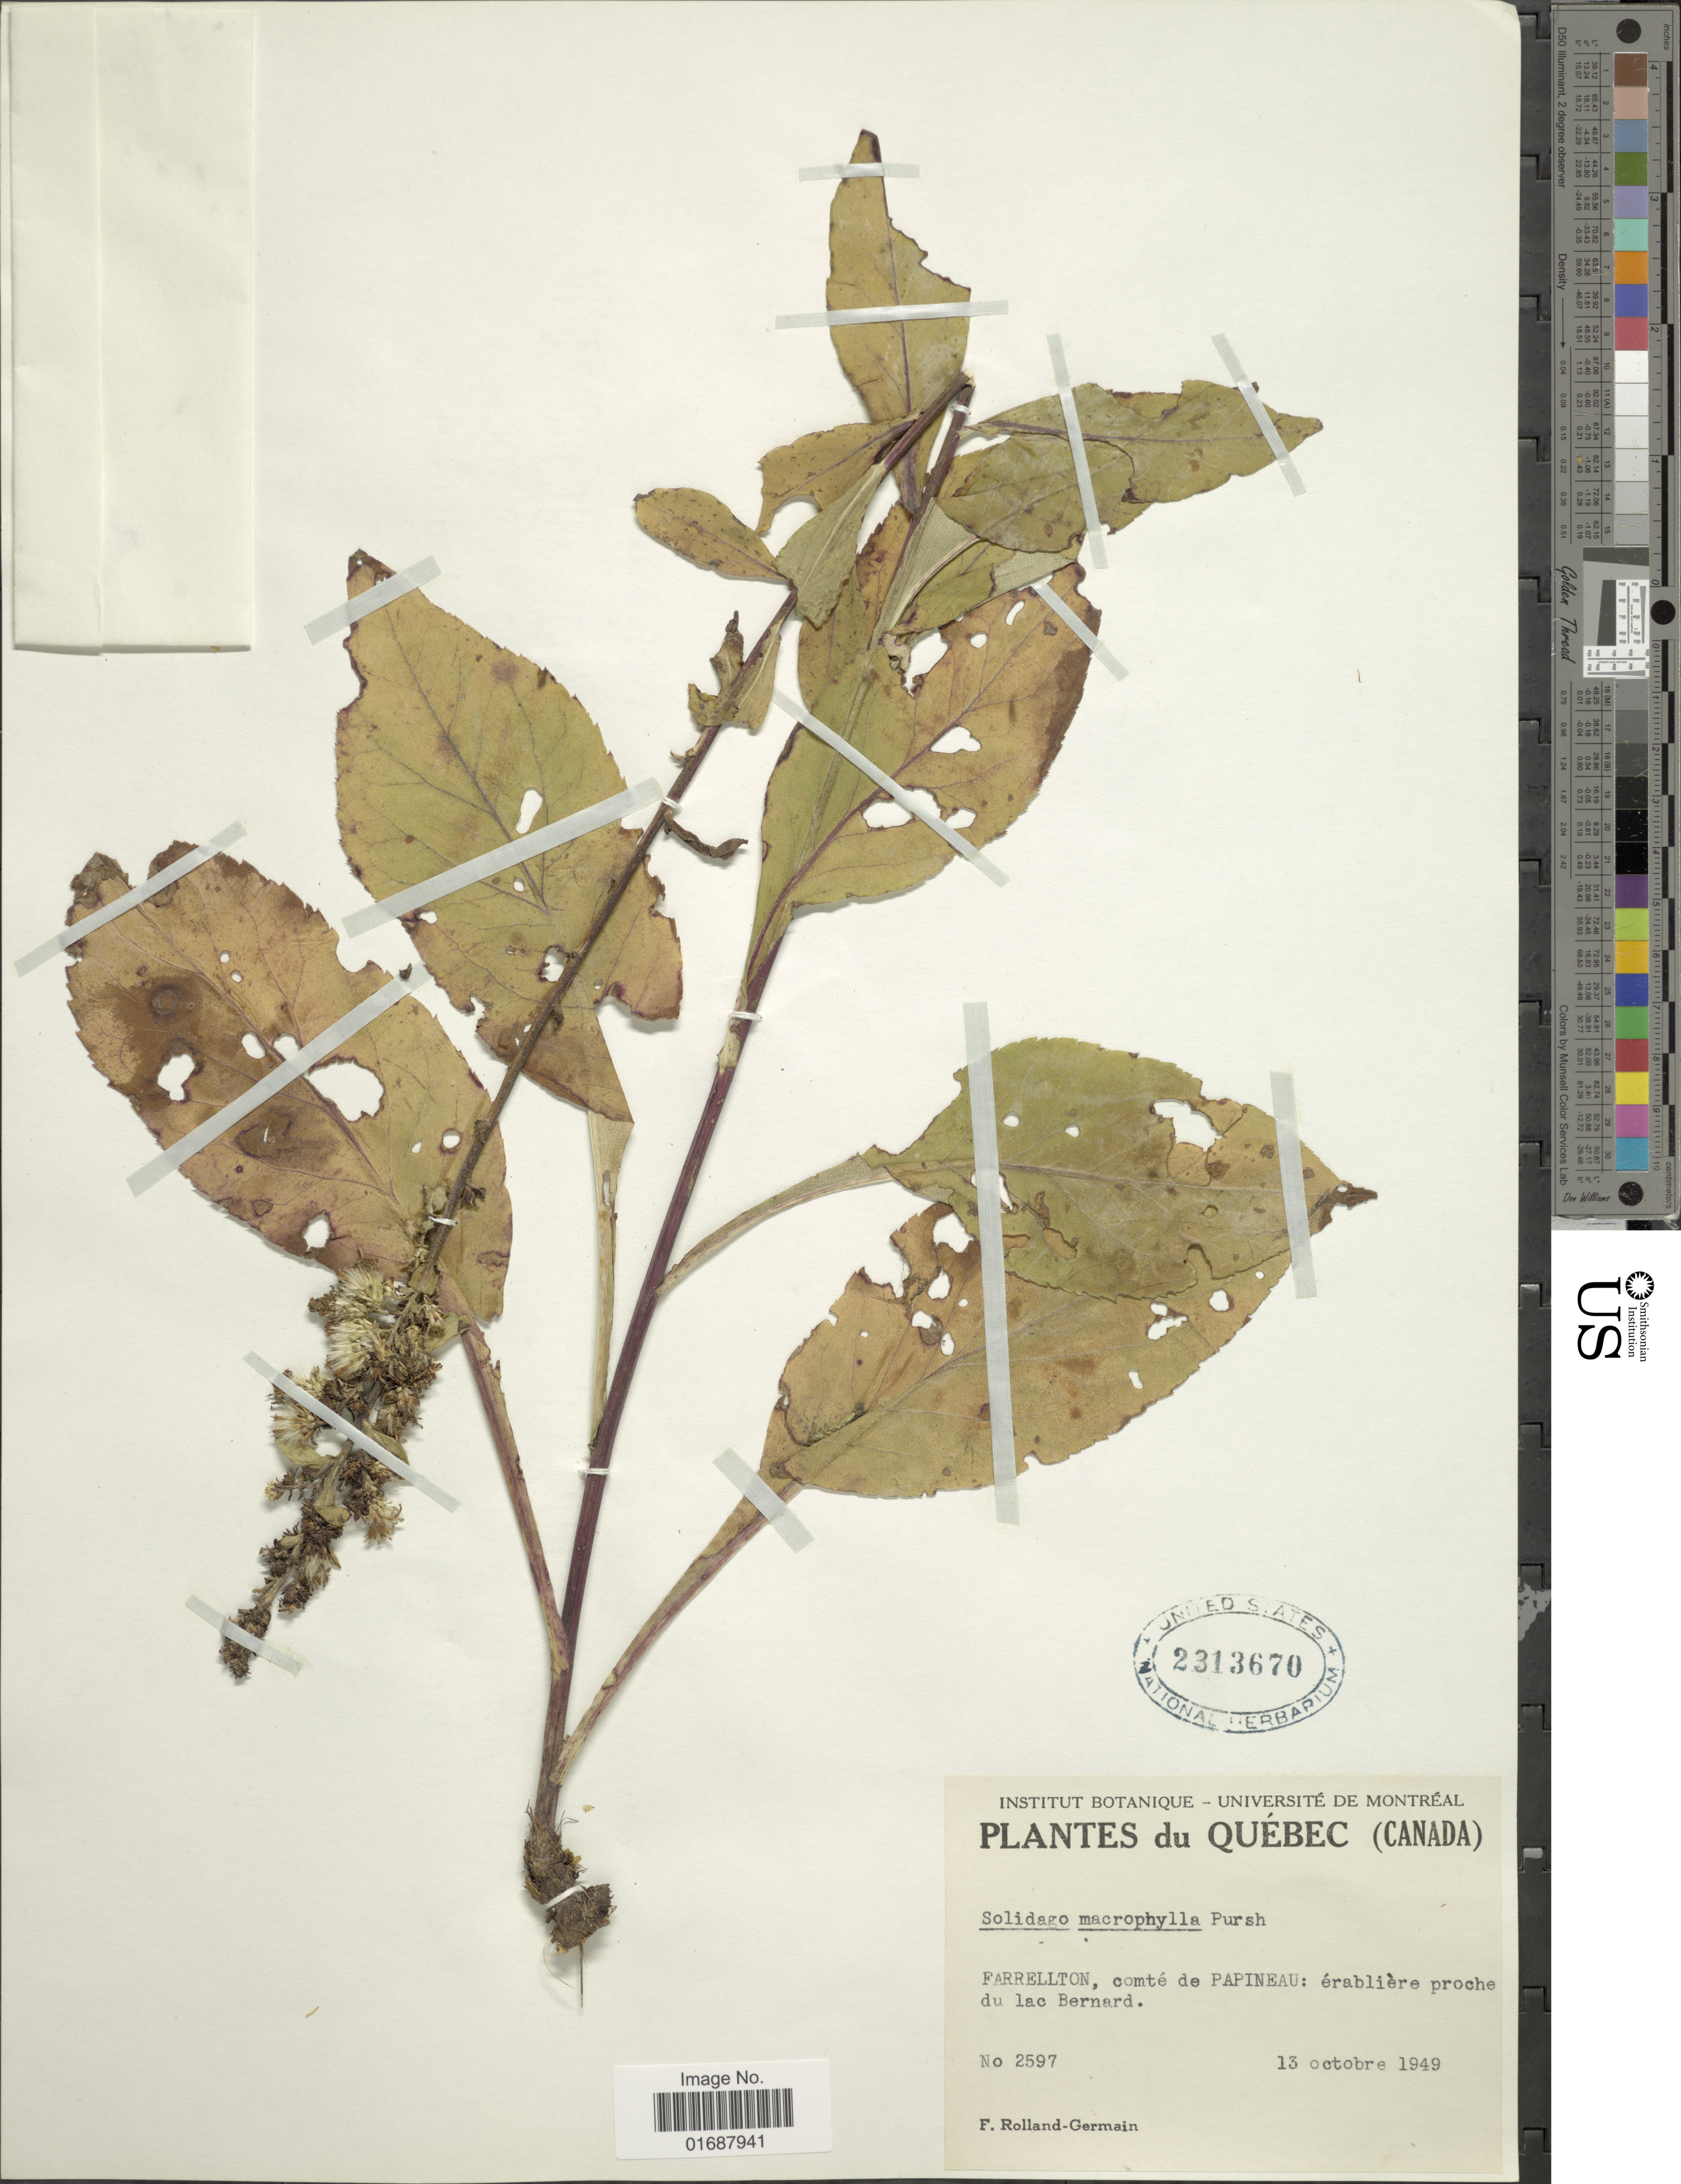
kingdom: Plantae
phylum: Tracheophyta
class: Magnoliopsida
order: Asterales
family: Asteraceae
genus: Solidago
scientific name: Solidago macrophylla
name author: Banks ex Pursh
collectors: Rolland-Germain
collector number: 2597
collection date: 1949-10-13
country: Canada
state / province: Quebec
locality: Quebec (Canada), Farrellton, comte de Papineau: erabliere proche du lac Bernard.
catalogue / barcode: US 2313670